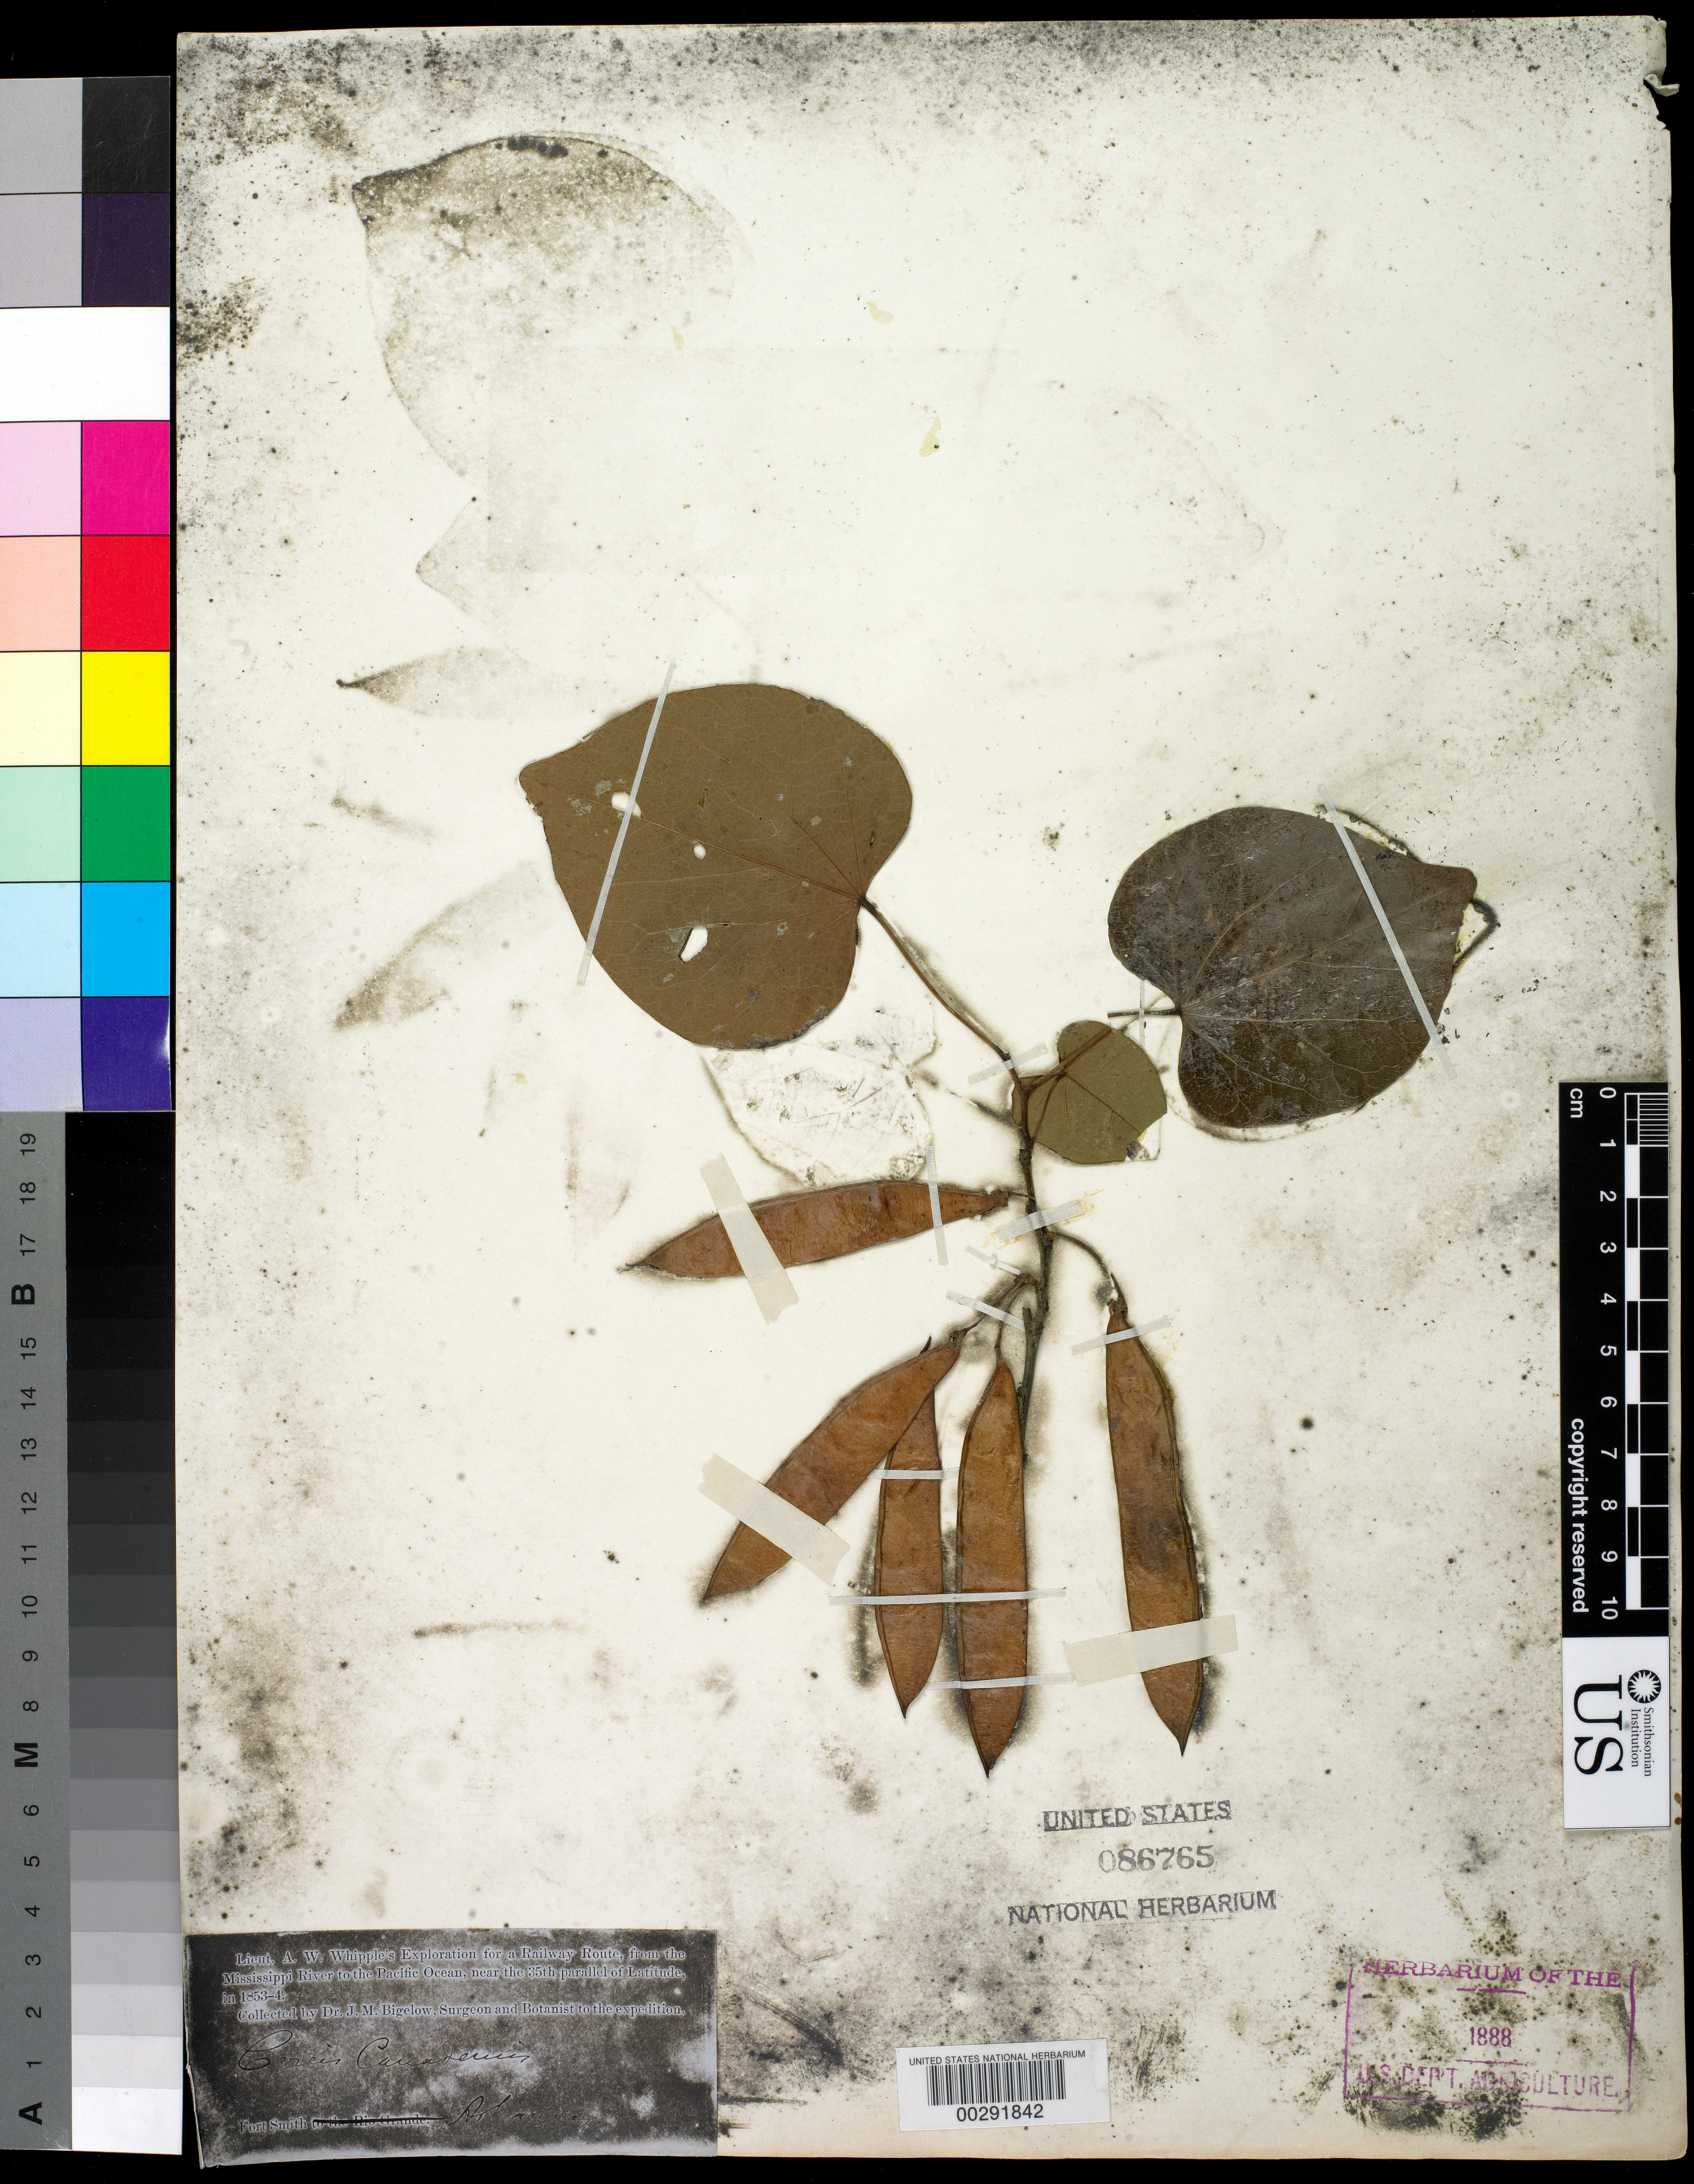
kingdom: Plantae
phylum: Tracheophyta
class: Magnoliopsida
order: Fabales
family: Fabaceae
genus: Cercis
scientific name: Cercis canadensis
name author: L.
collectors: J. M. Bigelow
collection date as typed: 1853 to -- -- 1854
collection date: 1853/1854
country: United States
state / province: Arkansas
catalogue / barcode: US 86765